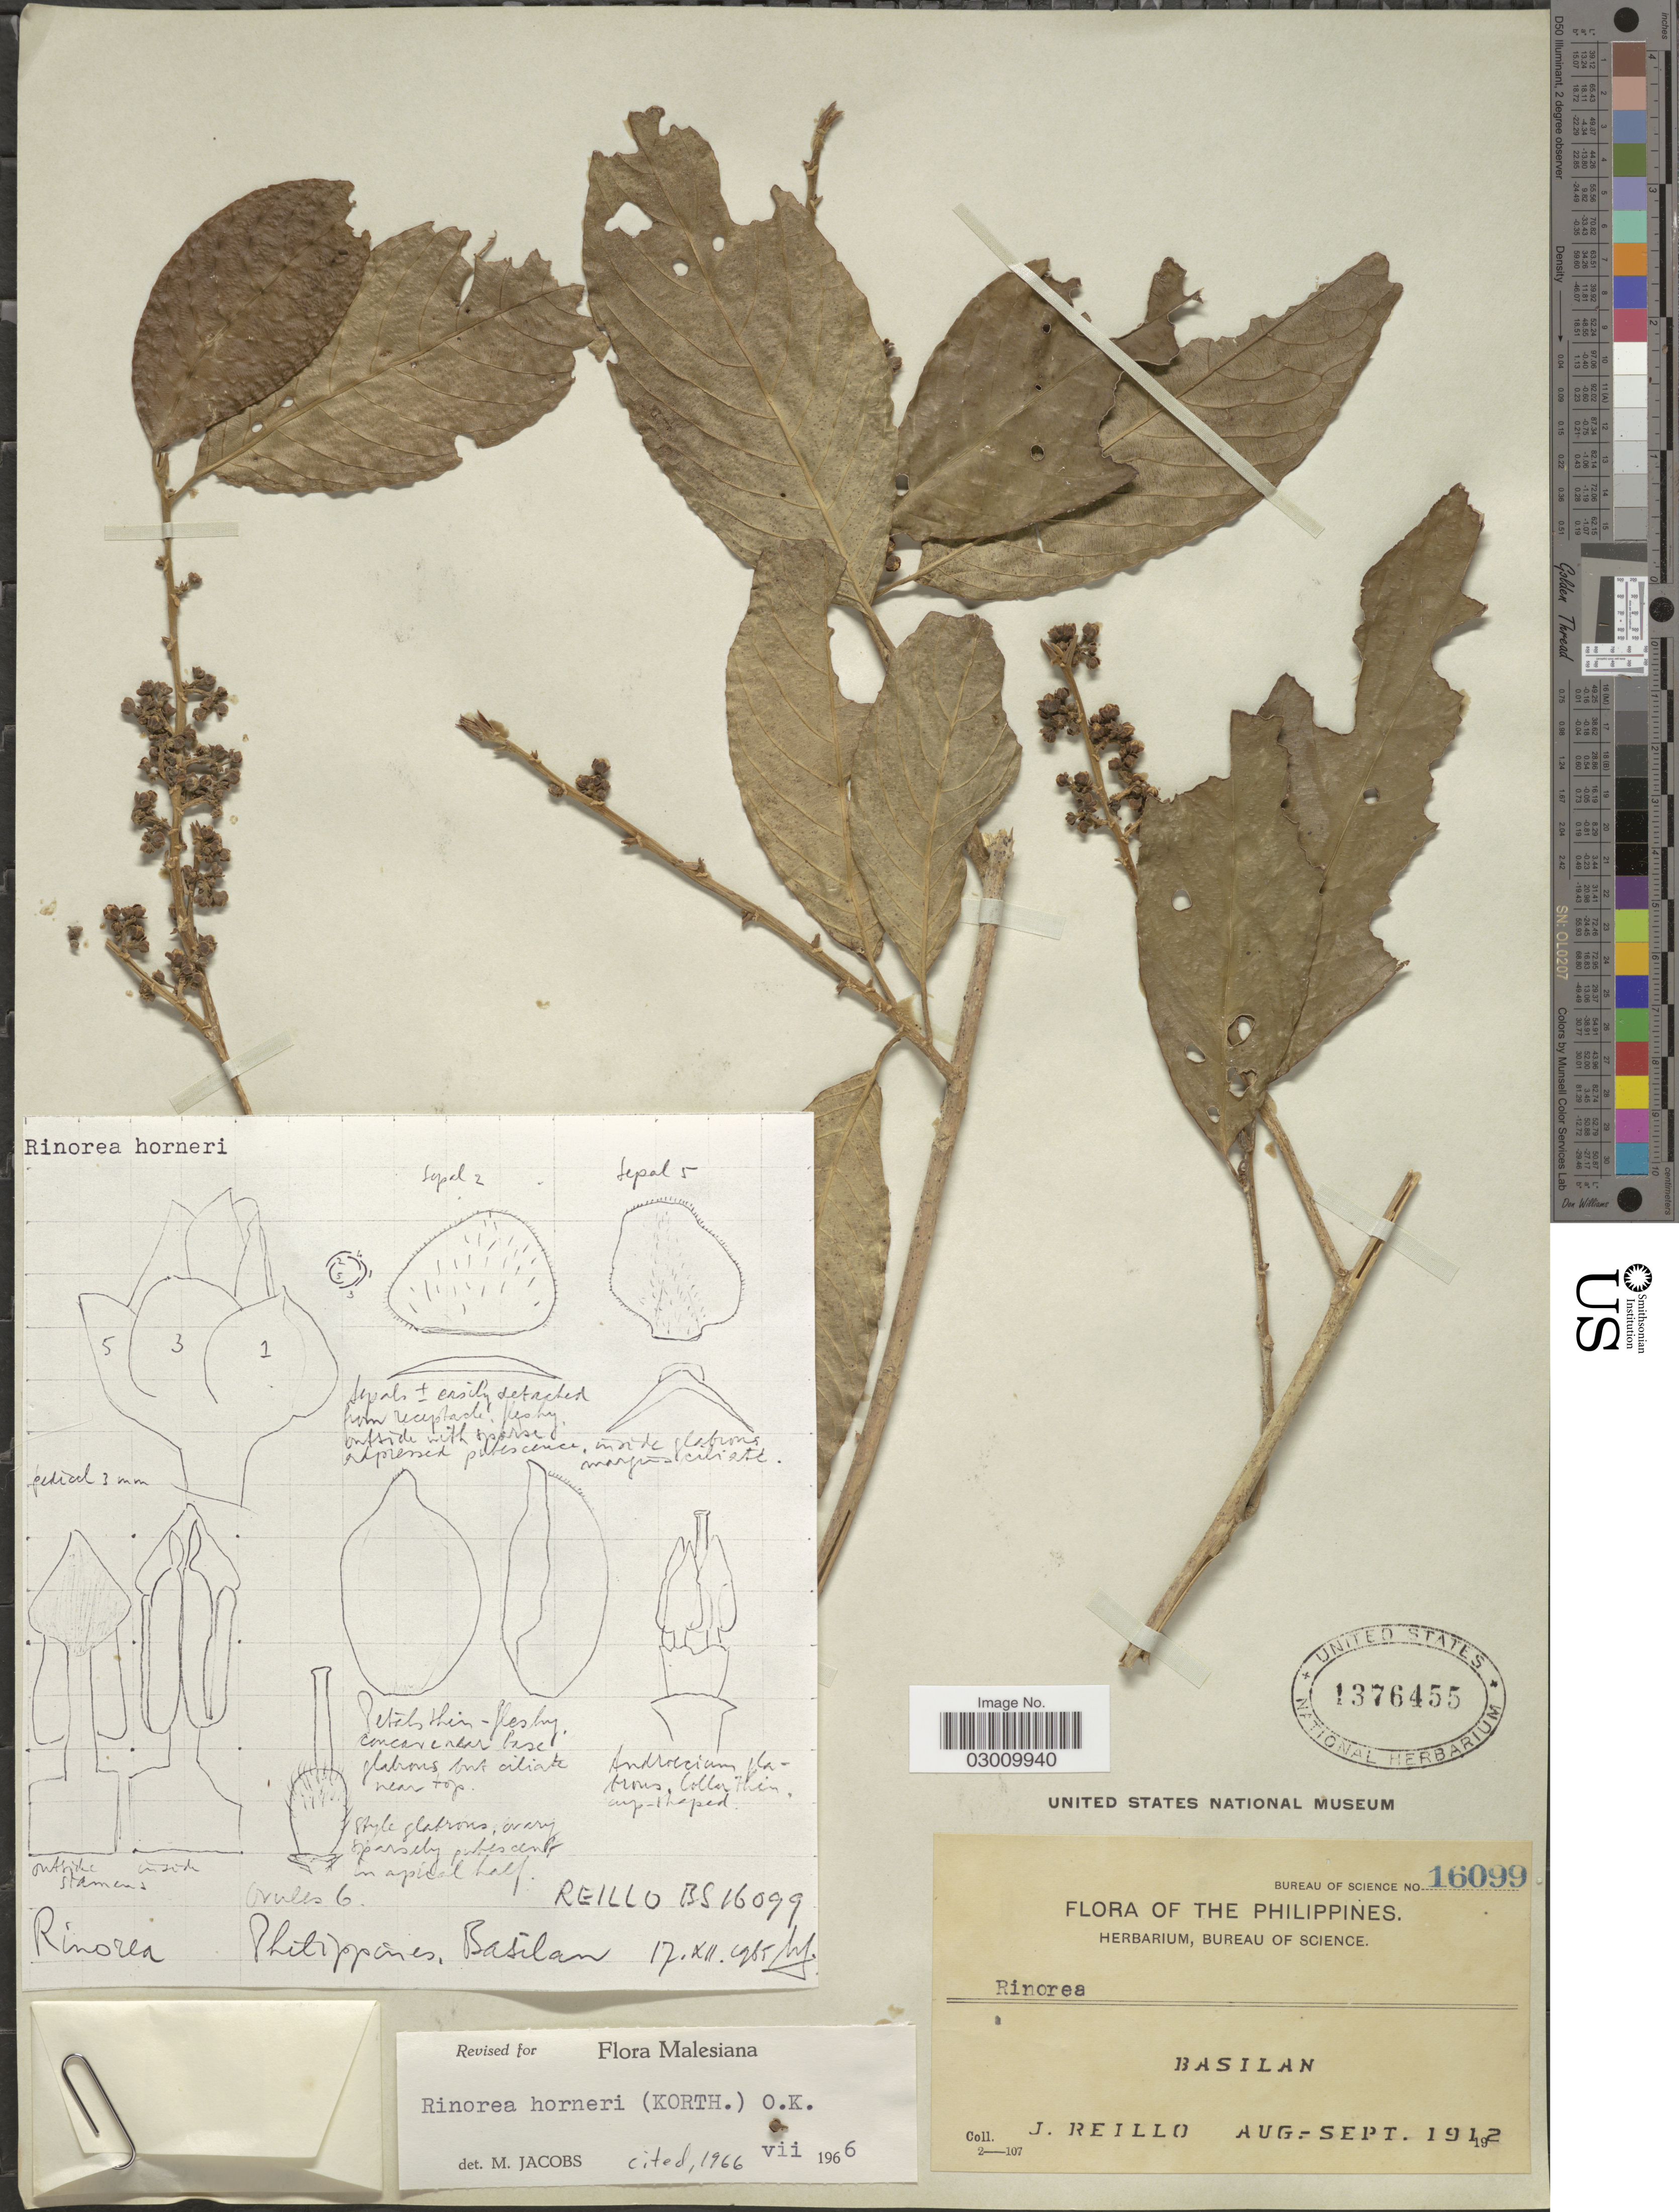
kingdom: Plantae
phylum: Tracheophyta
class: Magnoliopsida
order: Malpighiales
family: Violaceae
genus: Rinorea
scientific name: Rinorea horneri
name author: (Korth.) Kuntze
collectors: J. Reillo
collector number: Bureau of Science 16099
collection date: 1912-08/1912-09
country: Philippines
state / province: Muslim Mindanao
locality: Basilan.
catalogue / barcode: US 1376455